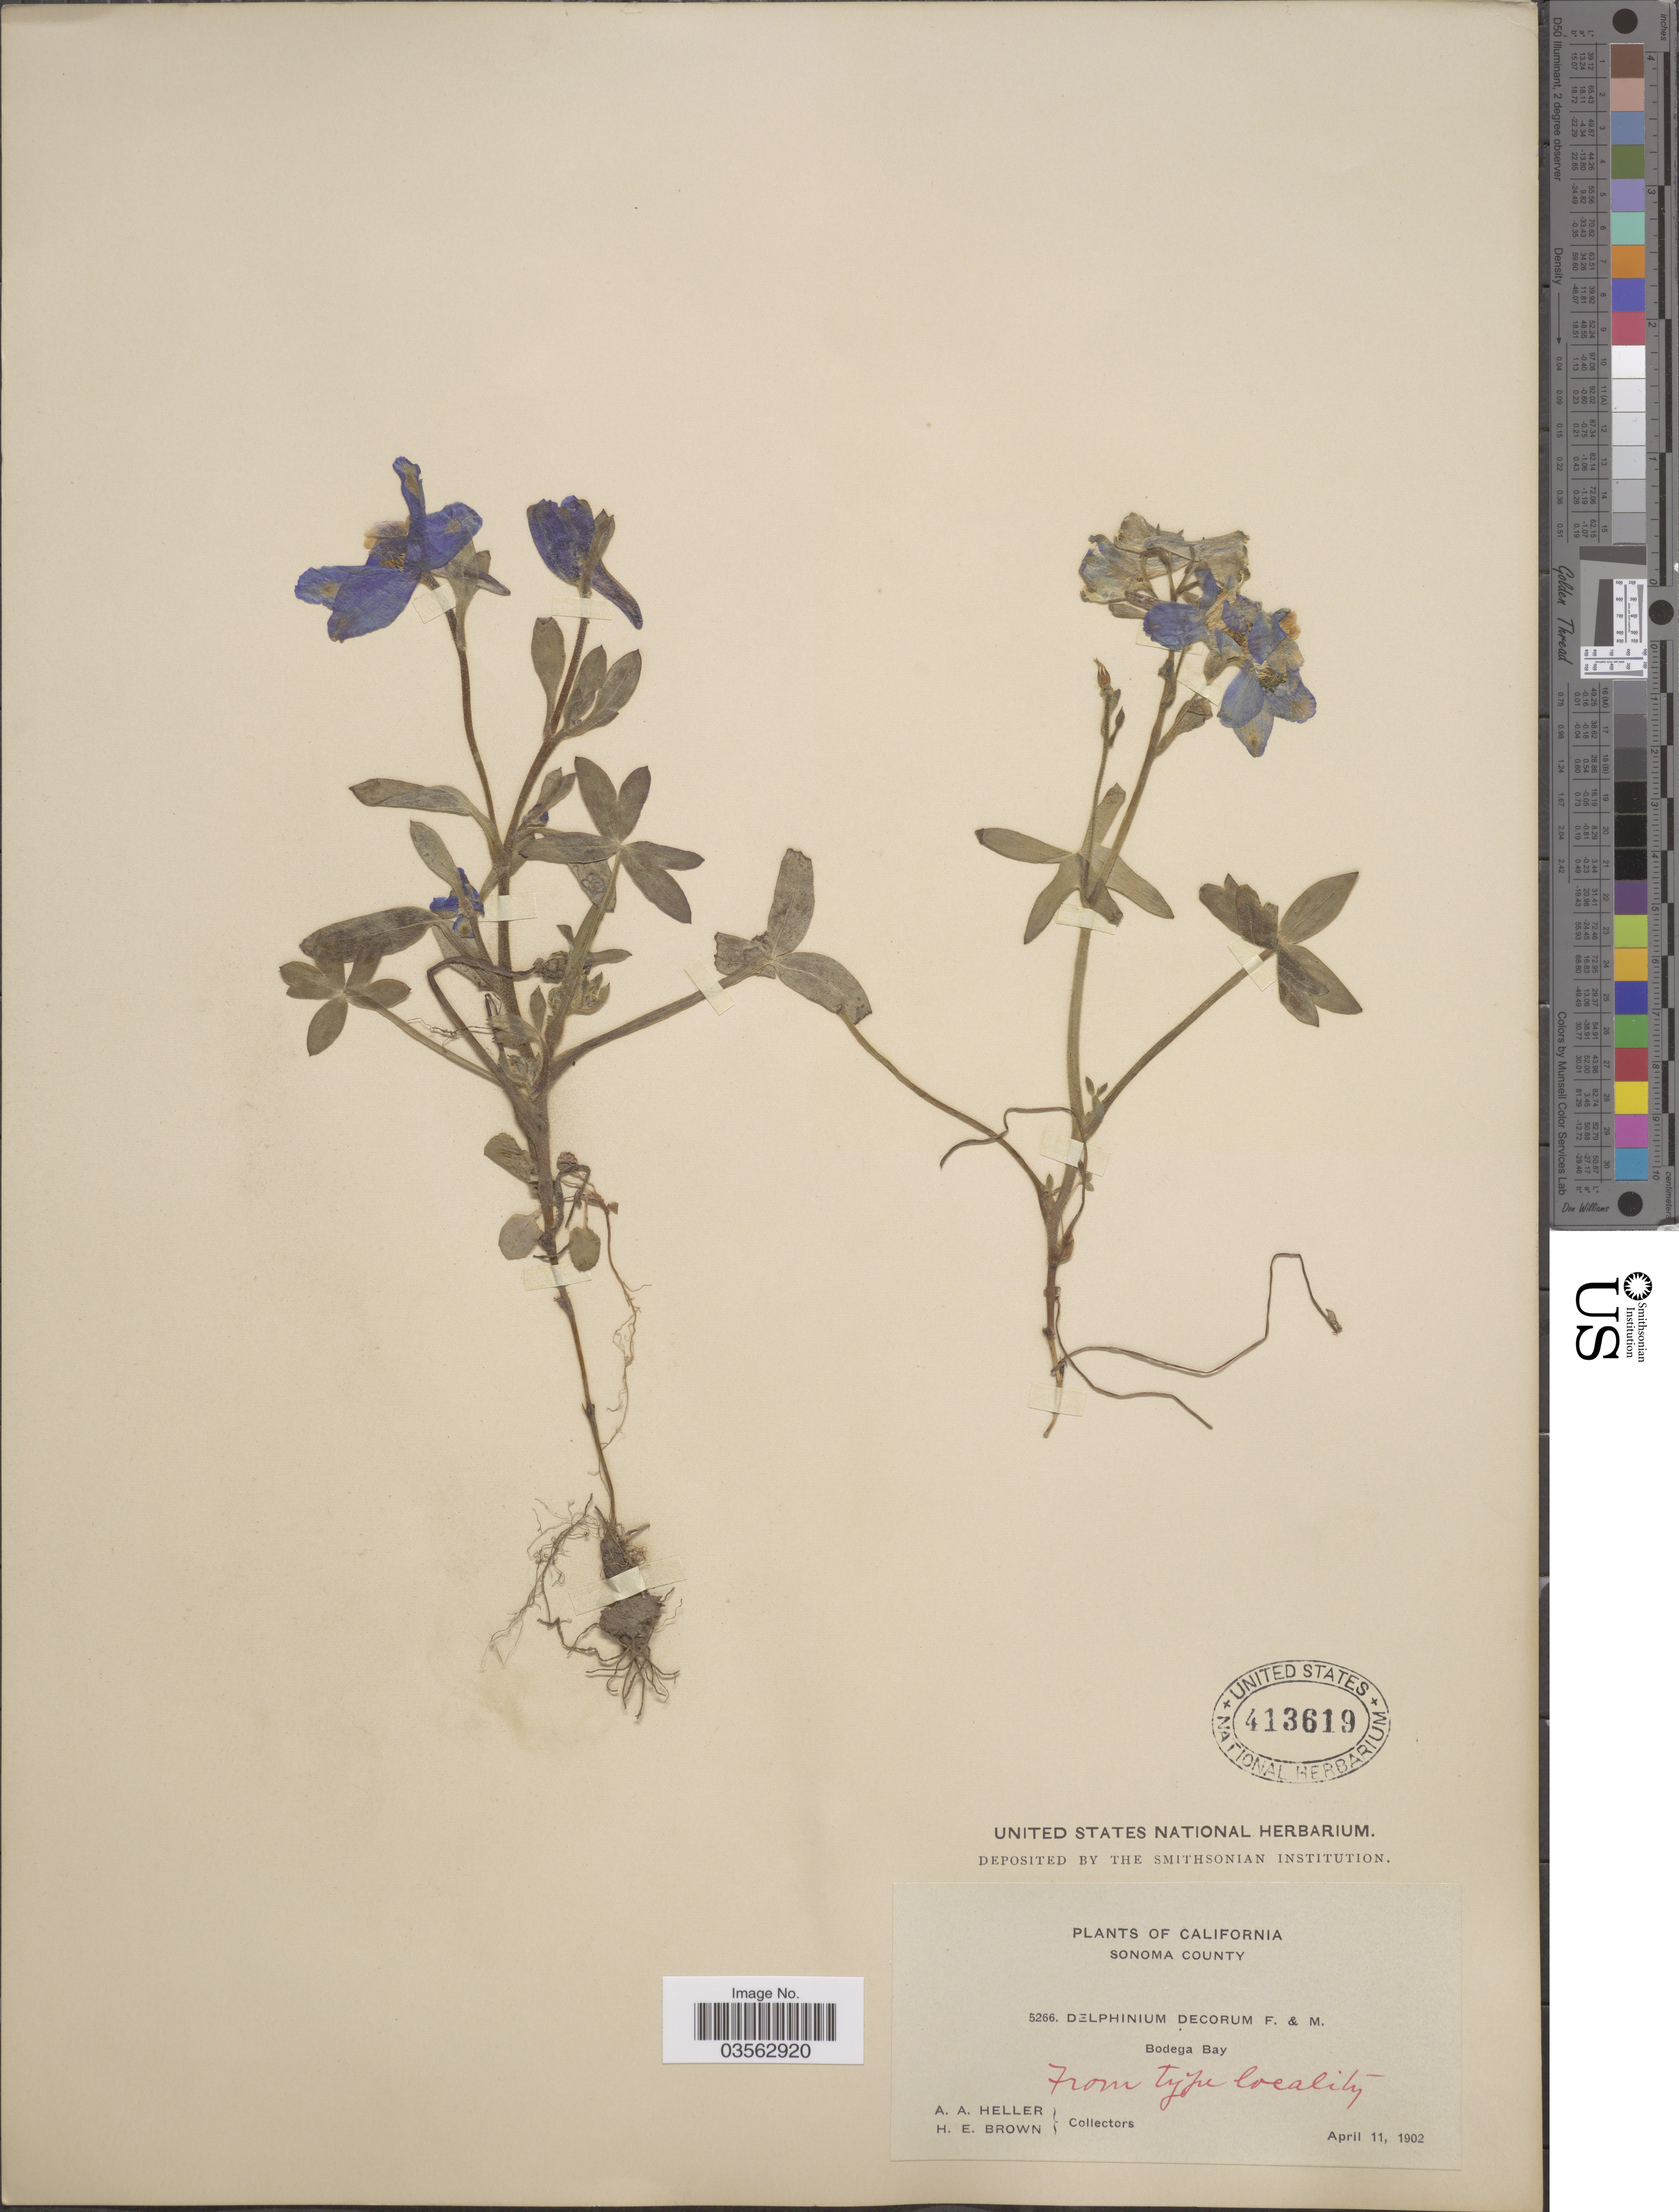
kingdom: Plantae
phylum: Tracheophyta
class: Magnoliopsida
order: Ranunculales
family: Ranunculaceae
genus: Delphinium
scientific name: Delphinium decorum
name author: Fisch. & C.A. Mey.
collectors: A. A. Heller & H. E. Brown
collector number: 5266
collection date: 1902-04-11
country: United States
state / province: California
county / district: Sonoma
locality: Sonoma County. Bodega Bay.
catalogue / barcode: US 413619